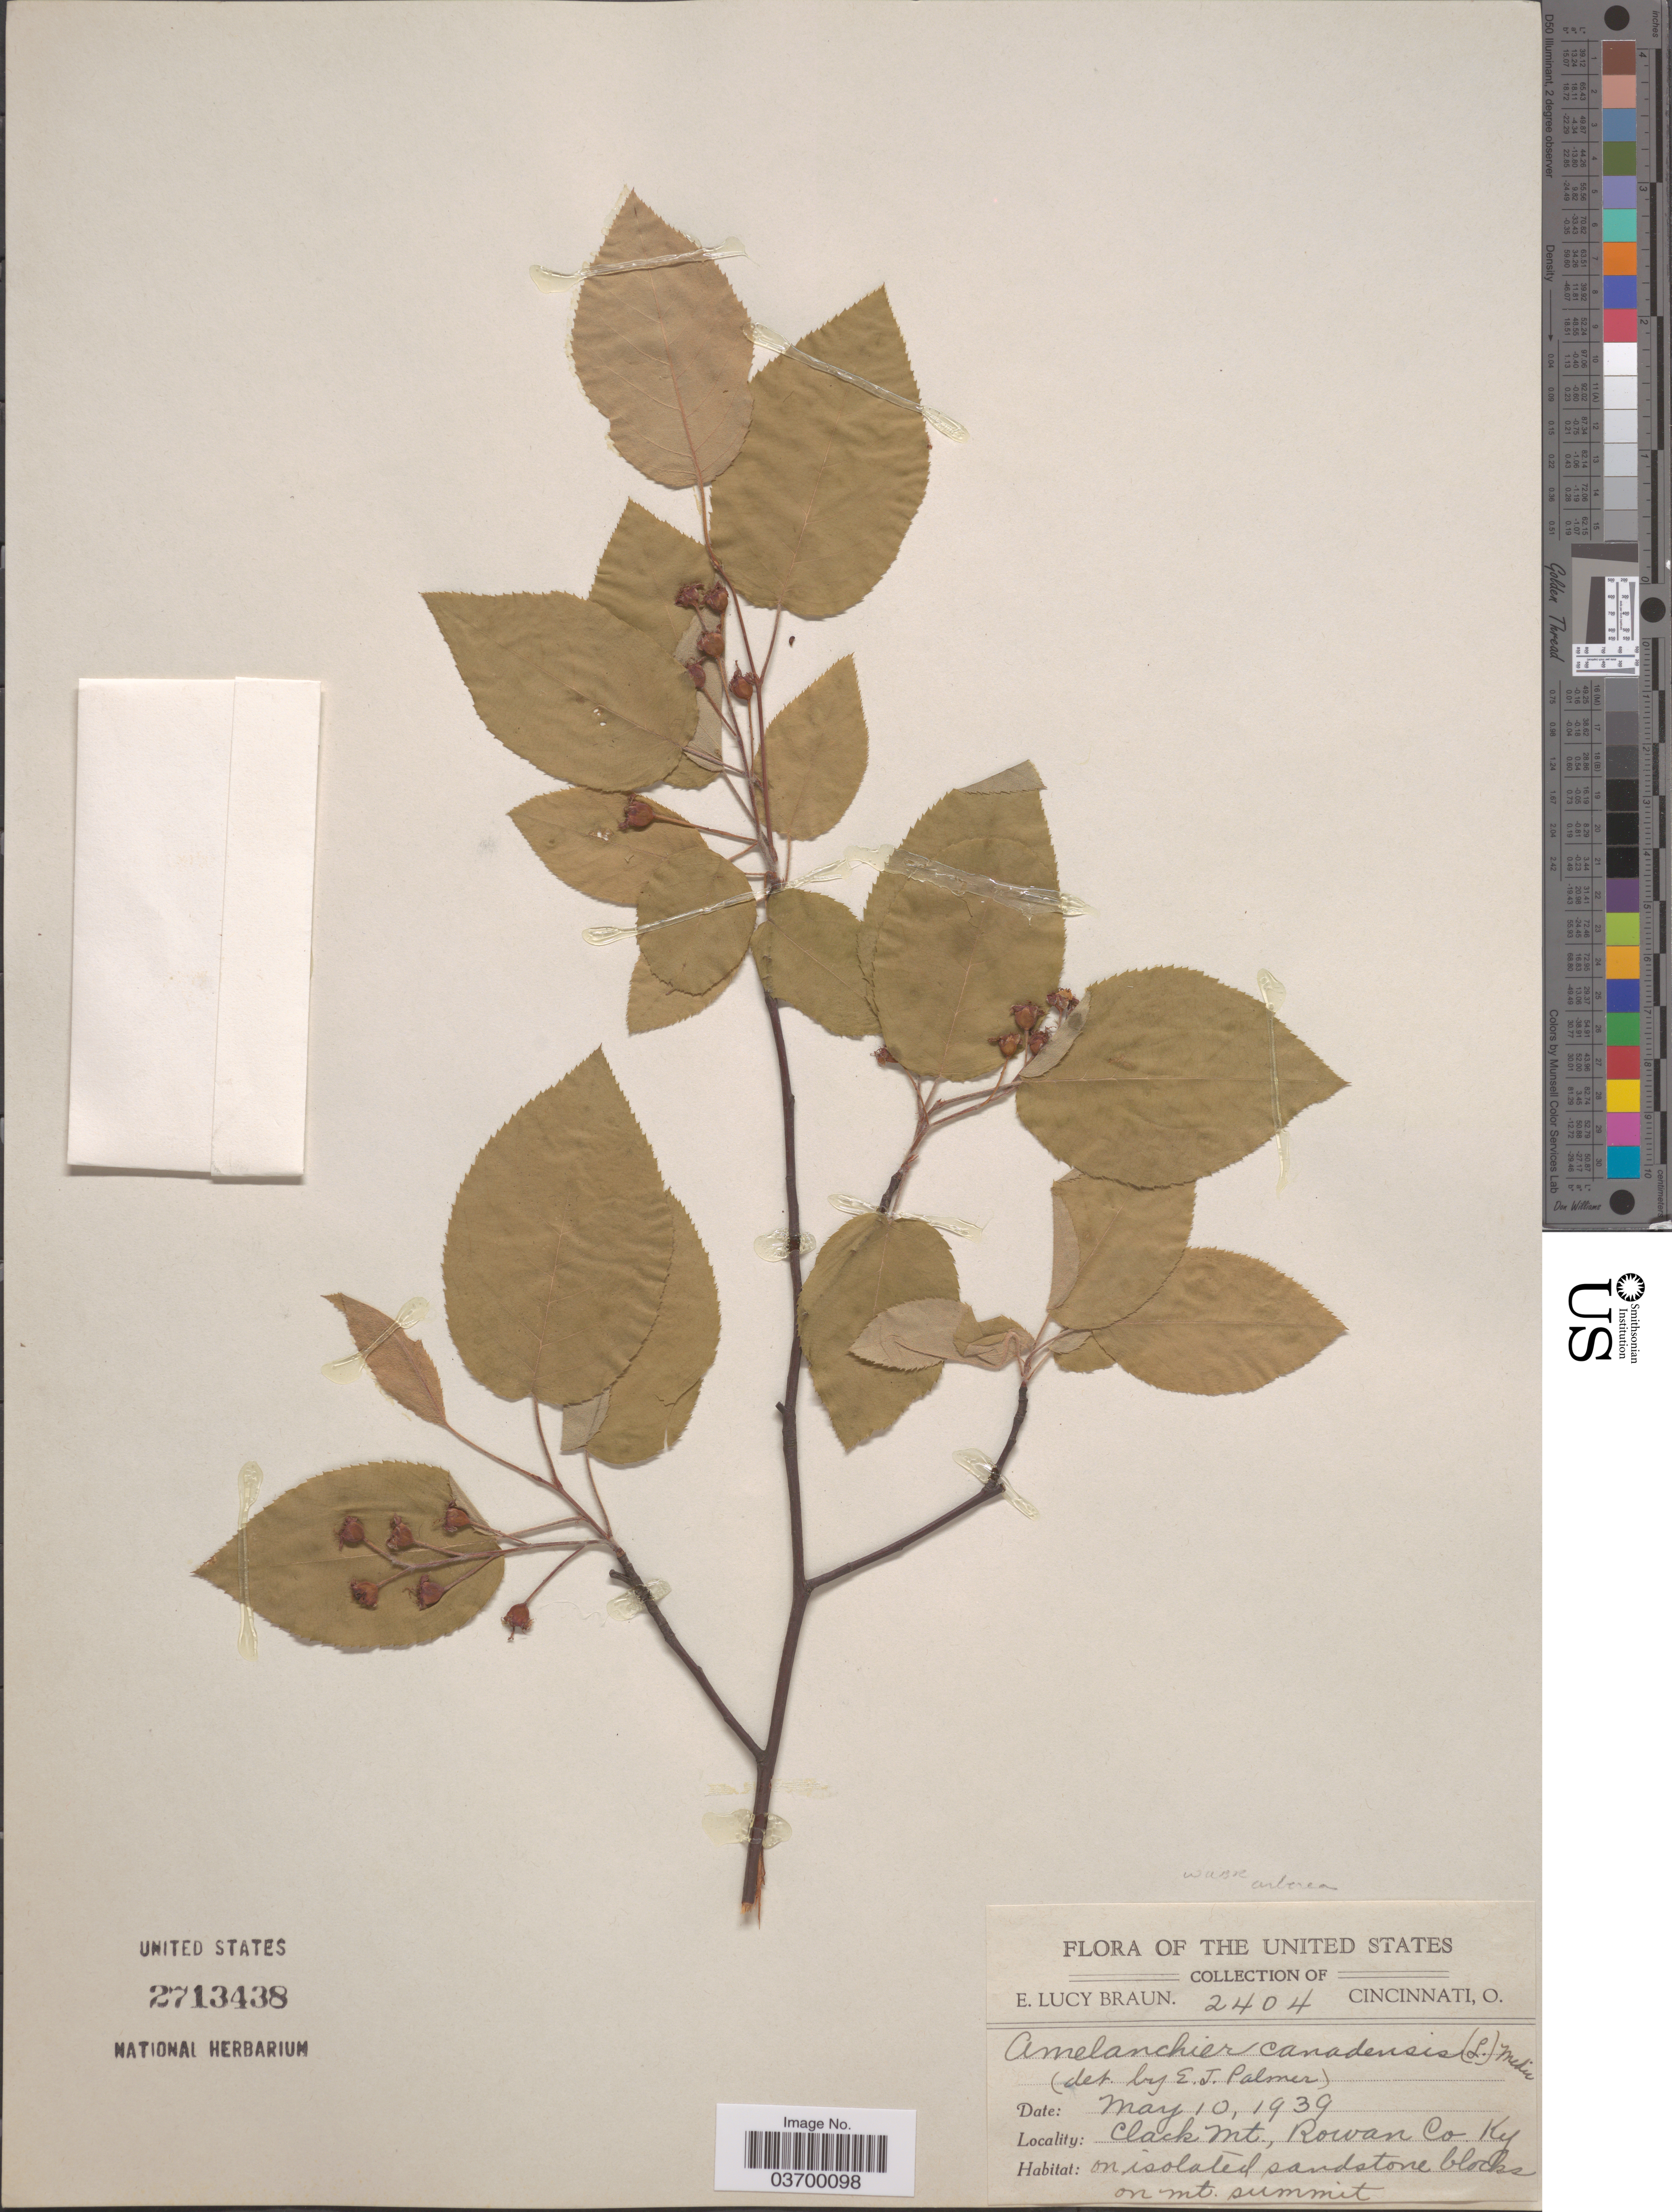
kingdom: Plantae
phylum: Tracheophyta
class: Magnoliopsida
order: Rosales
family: Rosaceae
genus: Amelanchier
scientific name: Amelanchier arborea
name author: (F. Michx.) Fernald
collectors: E. L. Braun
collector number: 2404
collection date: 1939-05-10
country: United States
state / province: Kentucky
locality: Clack Mt, Rowan Co. On isolated sandstone blocks on mt. summit.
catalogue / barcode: US 2713438